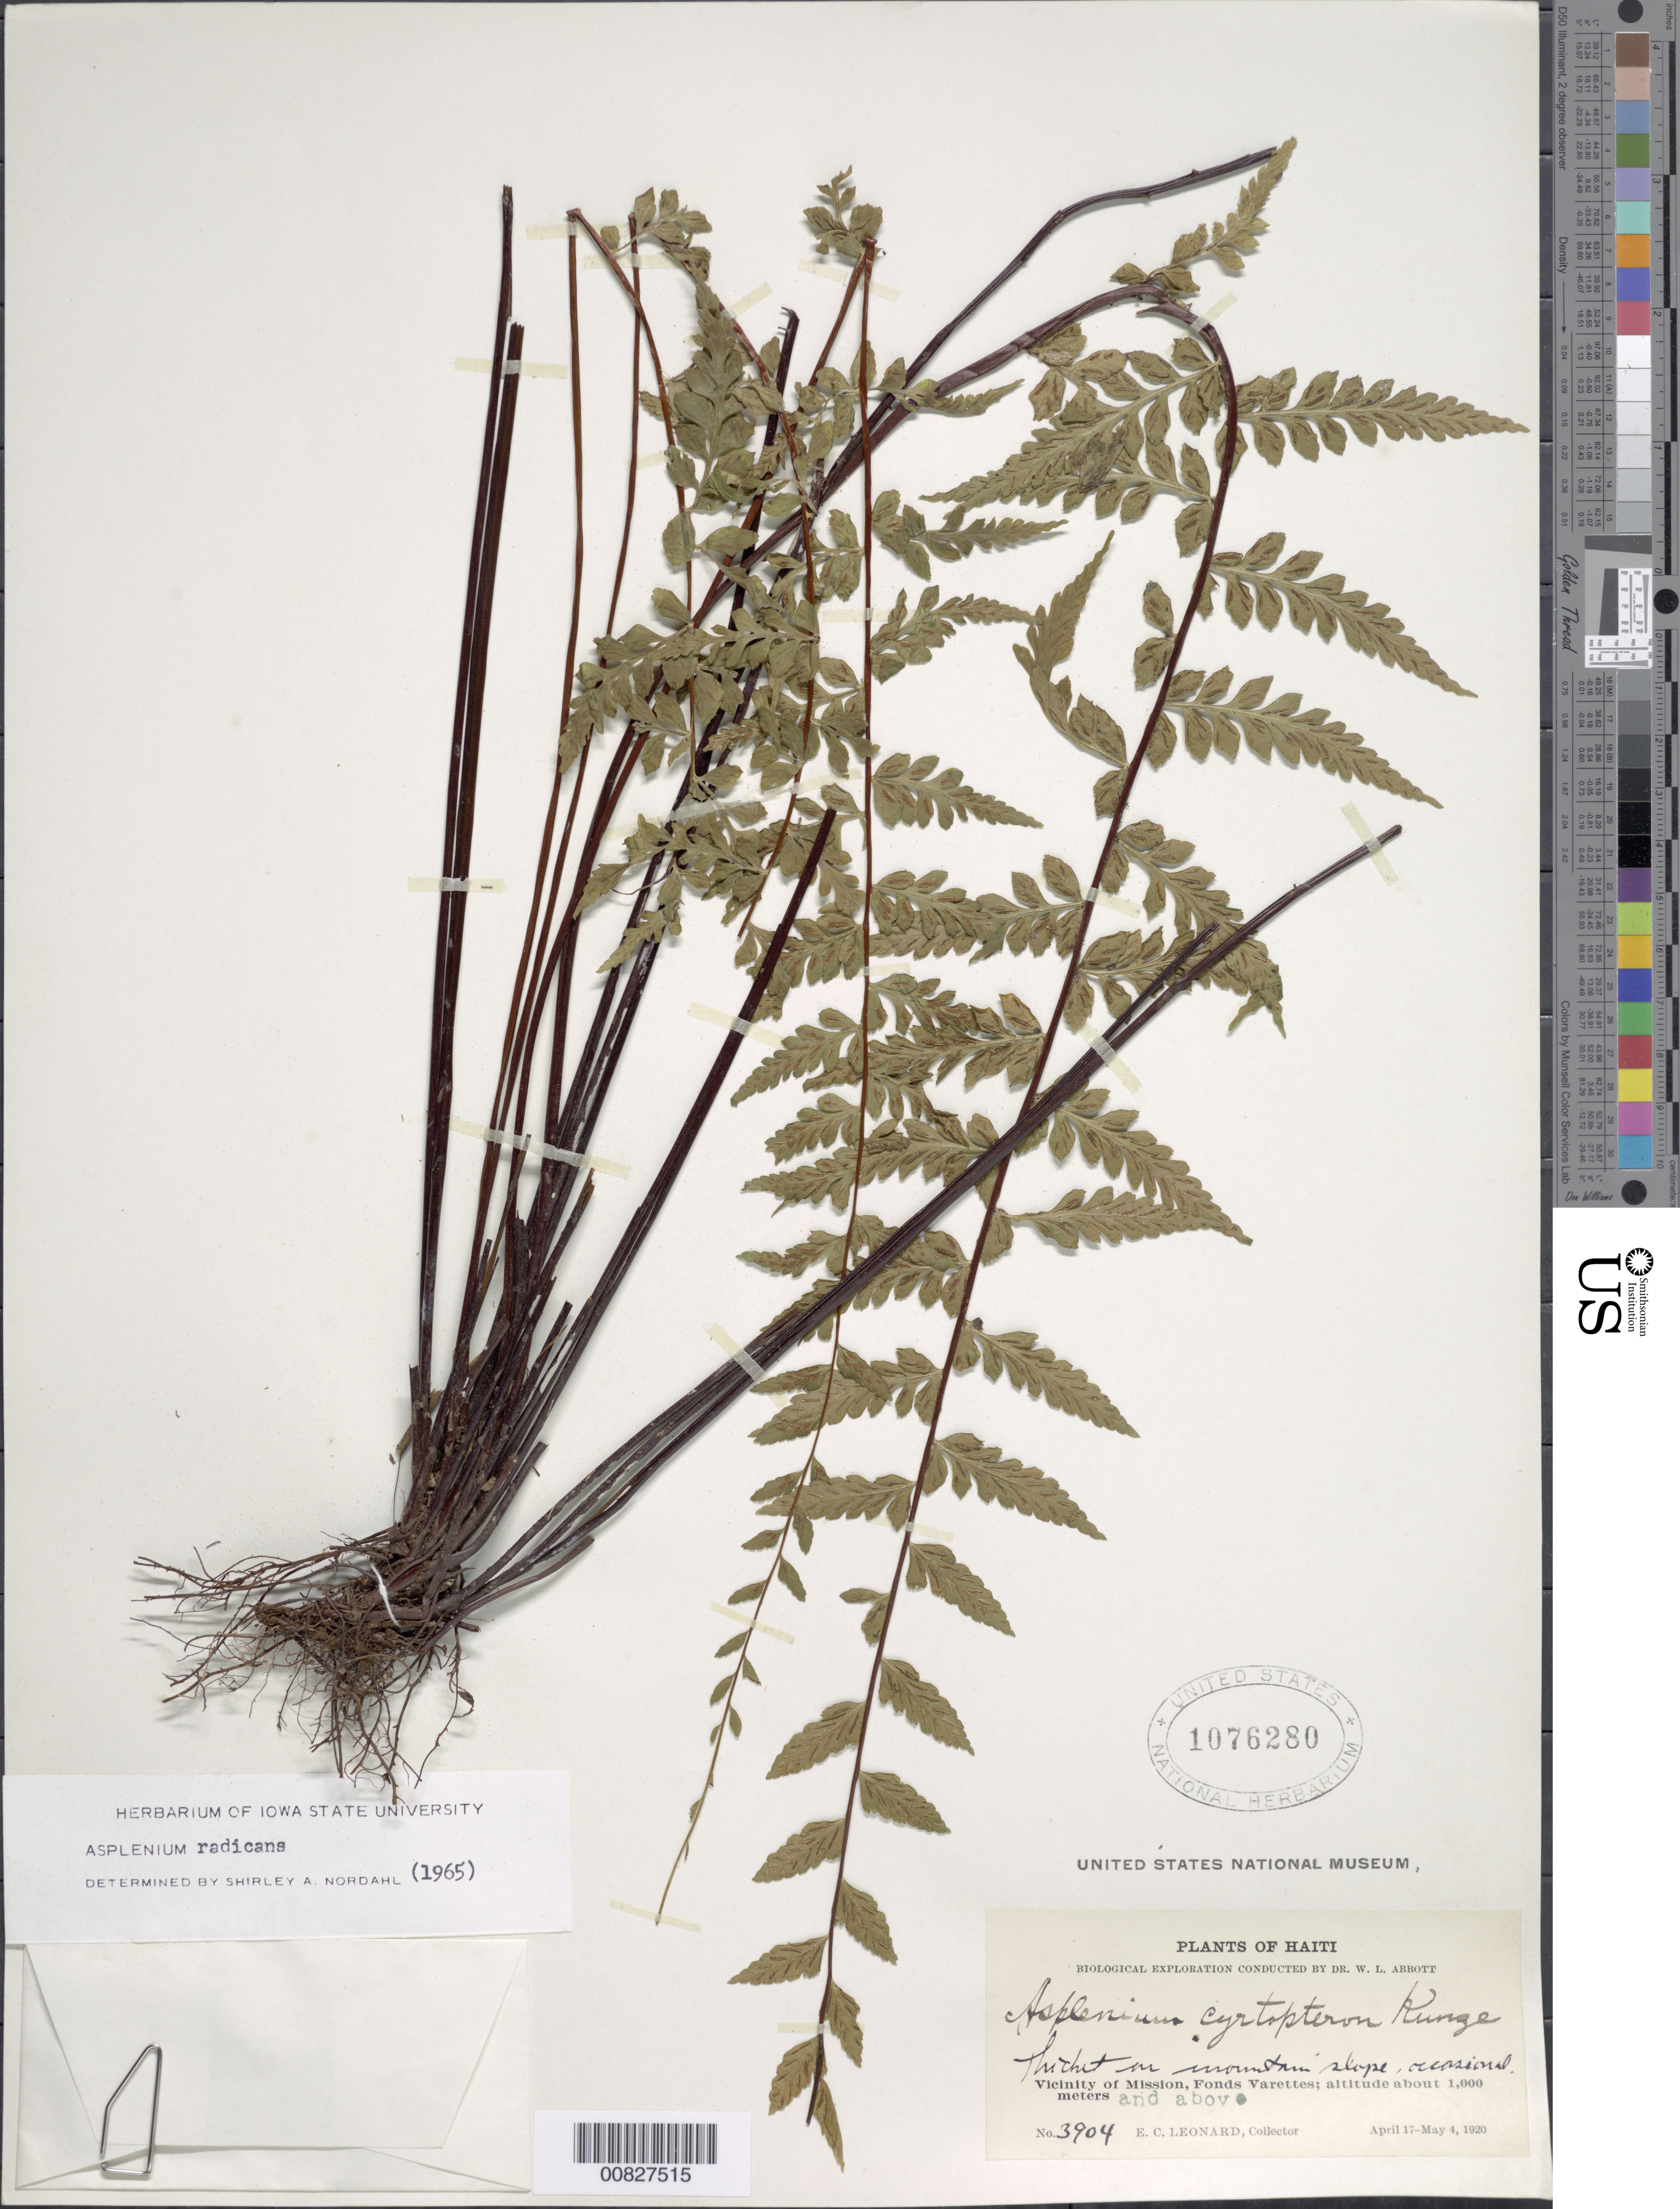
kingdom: Plantae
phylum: Tracheophyta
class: Polypodiopsida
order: Polypodiales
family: Aspleniaceae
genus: Asplenium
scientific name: Asplenium radicans var. alloeopteron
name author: (Kunze ex Klotzsch) Lellinger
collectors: E. C. Leonard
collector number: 3904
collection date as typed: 17 Apr 1920 to 04 May 1920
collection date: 1920-04-17/1920-05-04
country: Haiti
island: Hispaniola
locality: Fonds Varettes, vicinity Mission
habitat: Thicket on mountain slope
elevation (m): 1000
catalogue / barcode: US 1076280